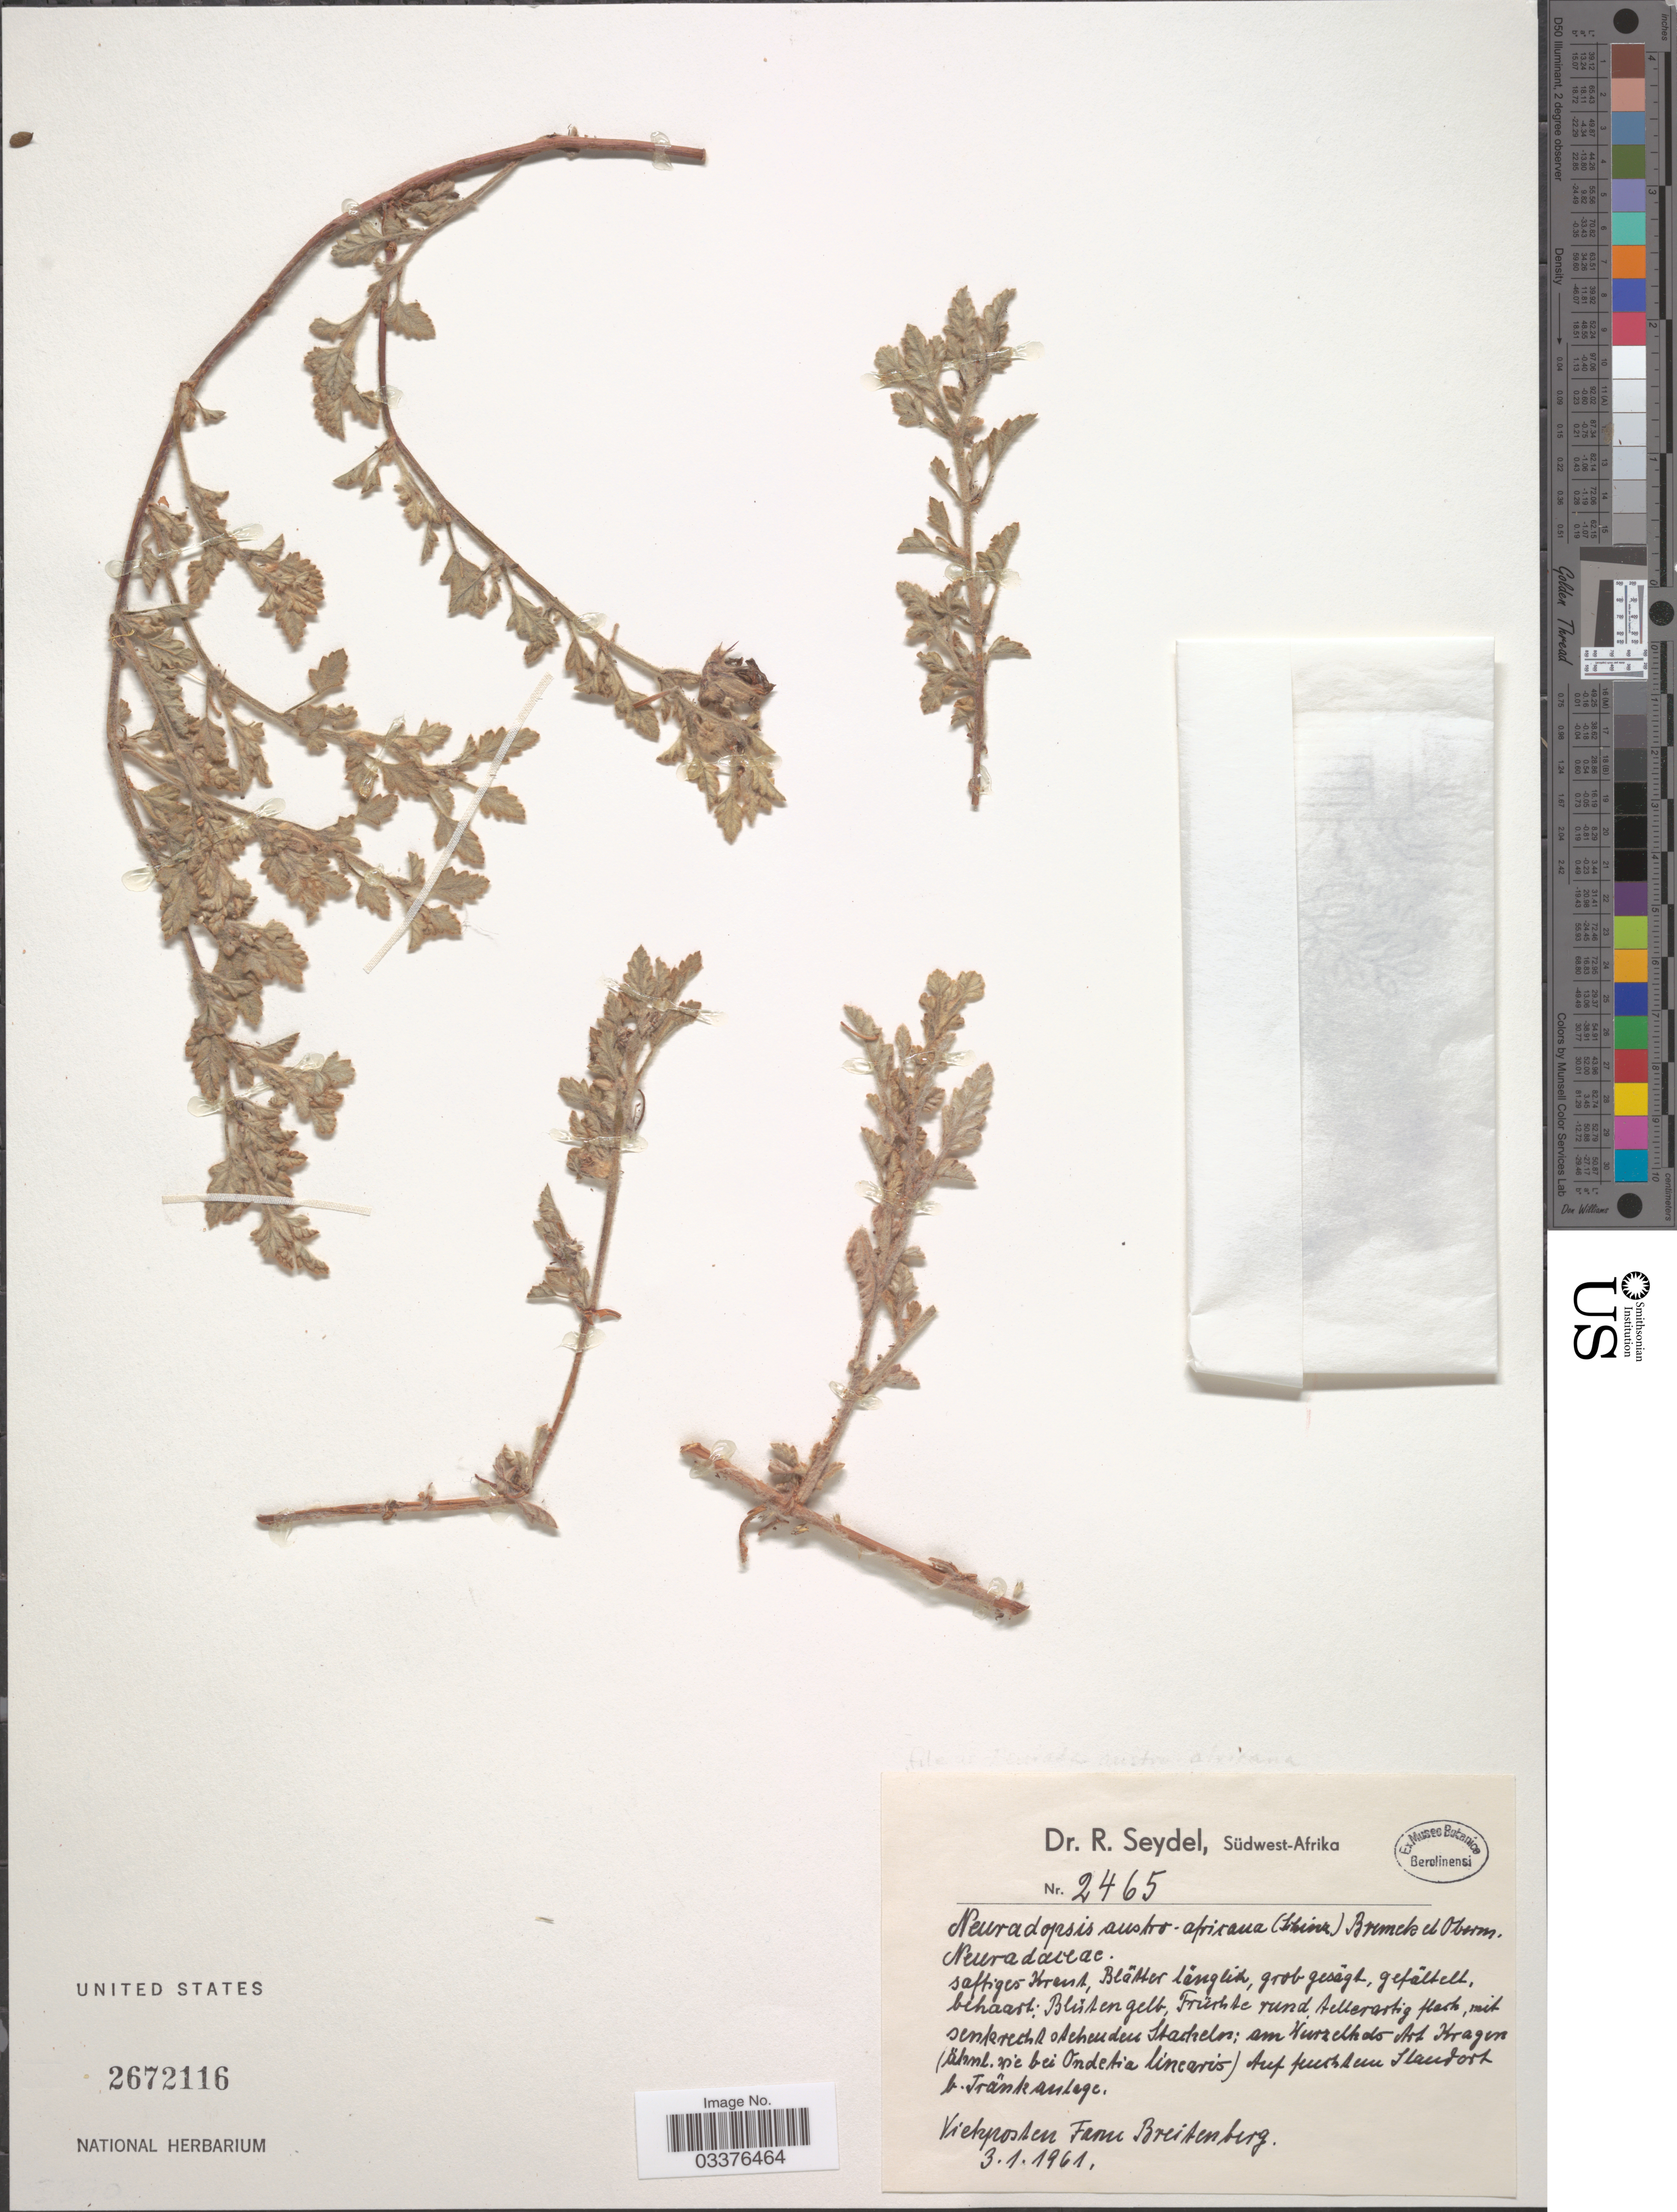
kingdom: Plantae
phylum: Tracheophyta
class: Magnoliopsida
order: Malvales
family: Neuradaceae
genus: Neuradopsis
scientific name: Neuradopsis austroafricana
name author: Bremek. & Oberm.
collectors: R. Seydel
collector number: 2465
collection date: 1961-01-03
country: Namibia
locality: Südwest-Afrika. Viekposten Fanu Breitenberg.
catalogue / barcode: US 2672116